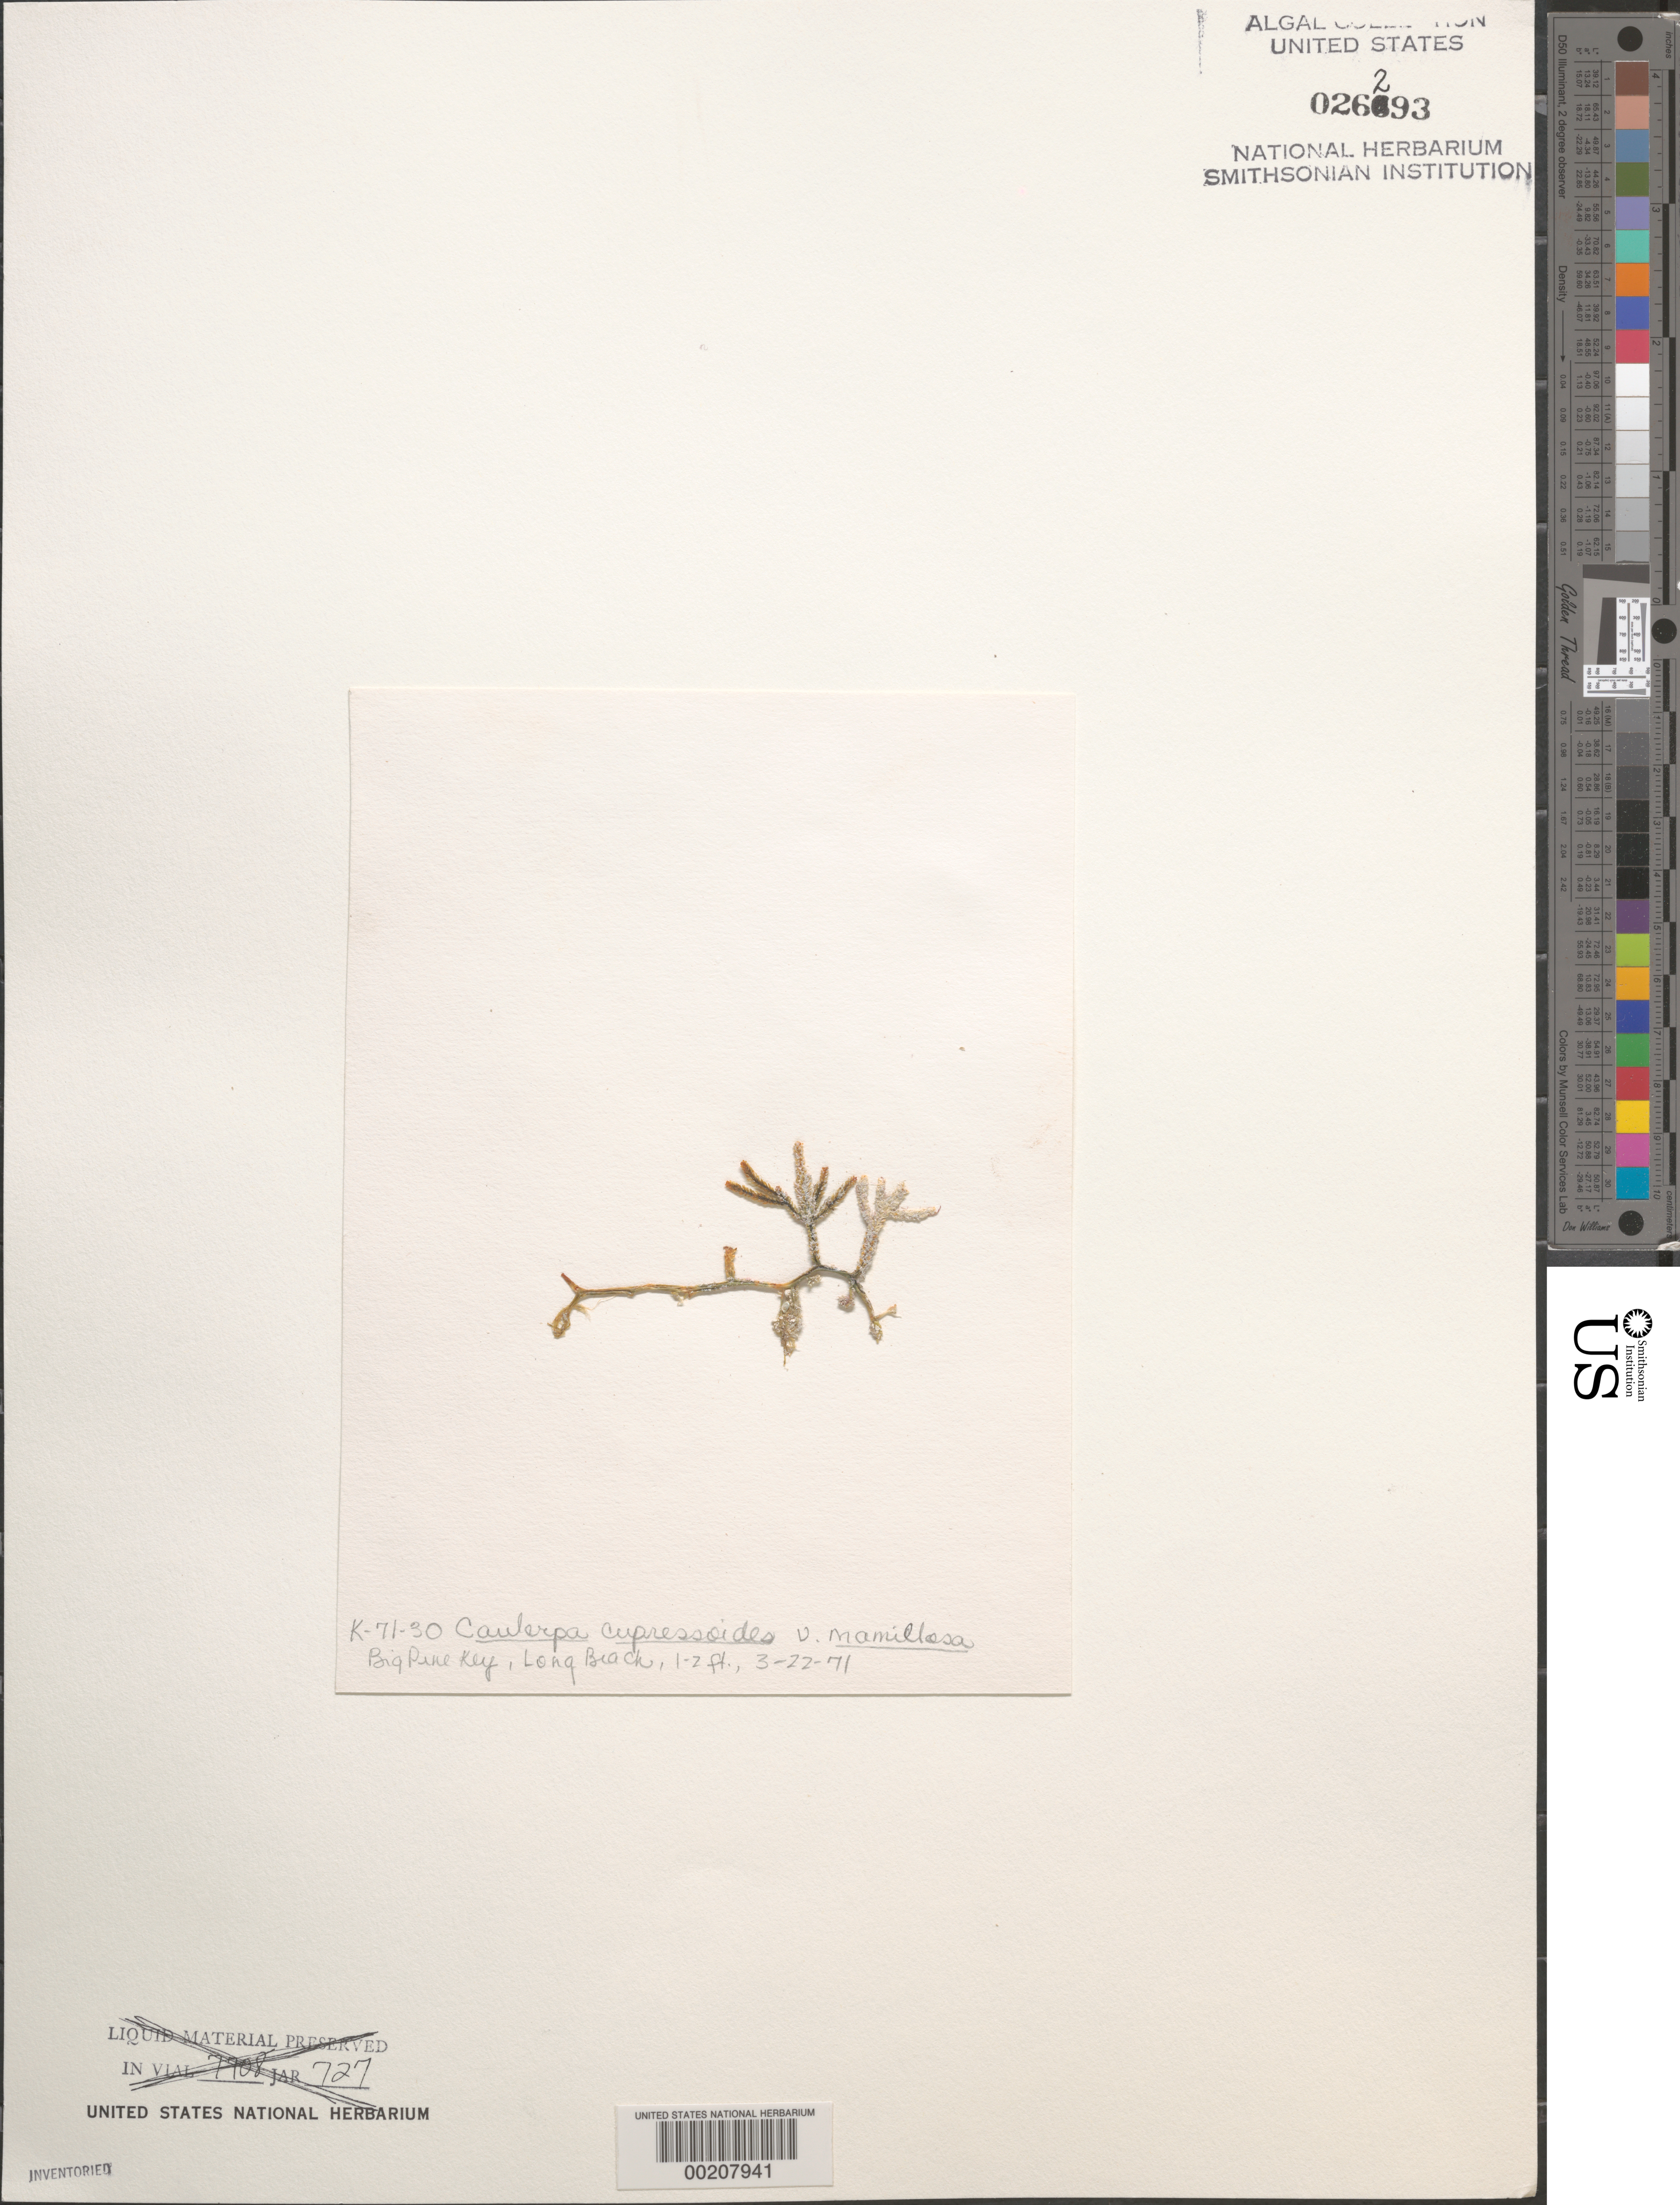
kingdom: Plantae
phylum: Chlorophyta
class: Ulvophyceae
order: Bryopsidales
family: Caulerpaceae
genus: Caulerpa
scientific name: Caulerpa cupressoides var. mamillosa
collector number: K-71-30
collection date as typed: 22 Mar 1971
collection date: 1971-03-22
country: United States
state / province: Florida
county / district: Monroe County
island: Big Pine Key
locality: Long Beach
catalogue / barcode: US 26293